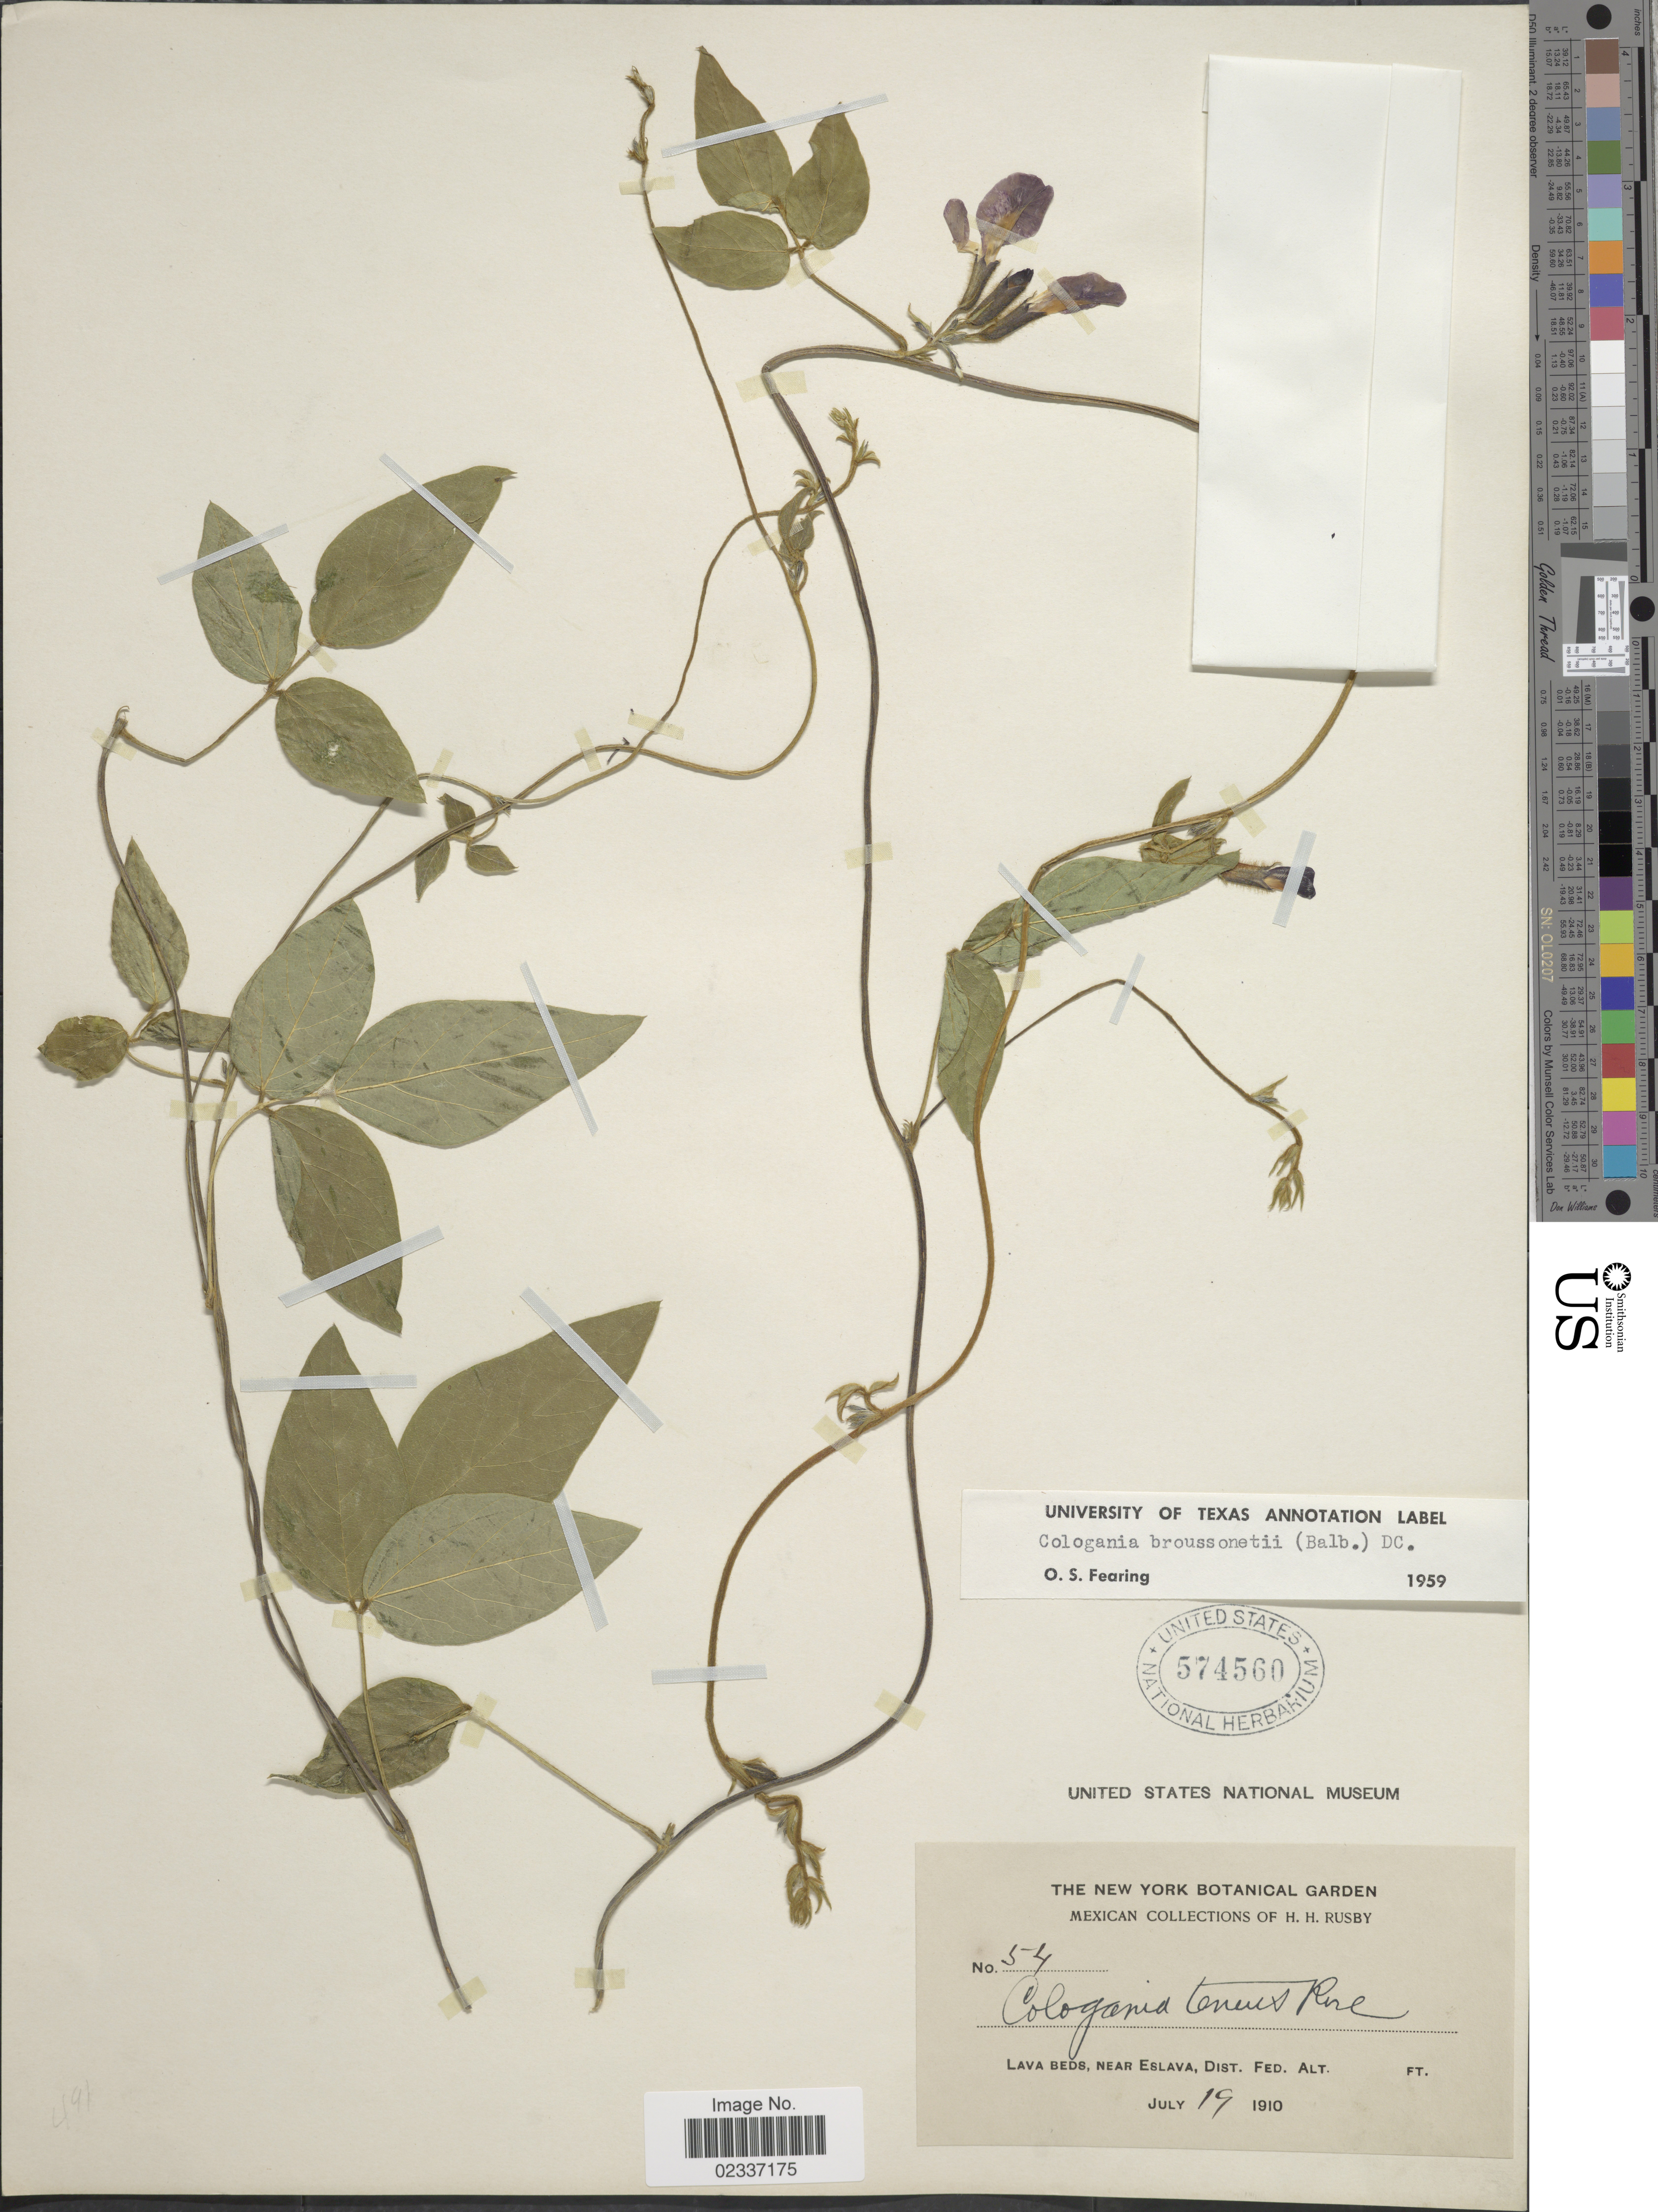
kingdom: Plantae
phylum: Tracheophyta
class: Magnoliopsida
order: Fabales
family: Fabaceae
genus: Cologania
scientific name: Cologania broussonetii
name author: (Balb.) DC.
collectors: H. H. Rusby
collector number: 54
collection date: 1910-07-19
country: Mexico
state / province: Distrito Federal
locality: Lava beds, near Eslava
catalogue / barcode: US 574560